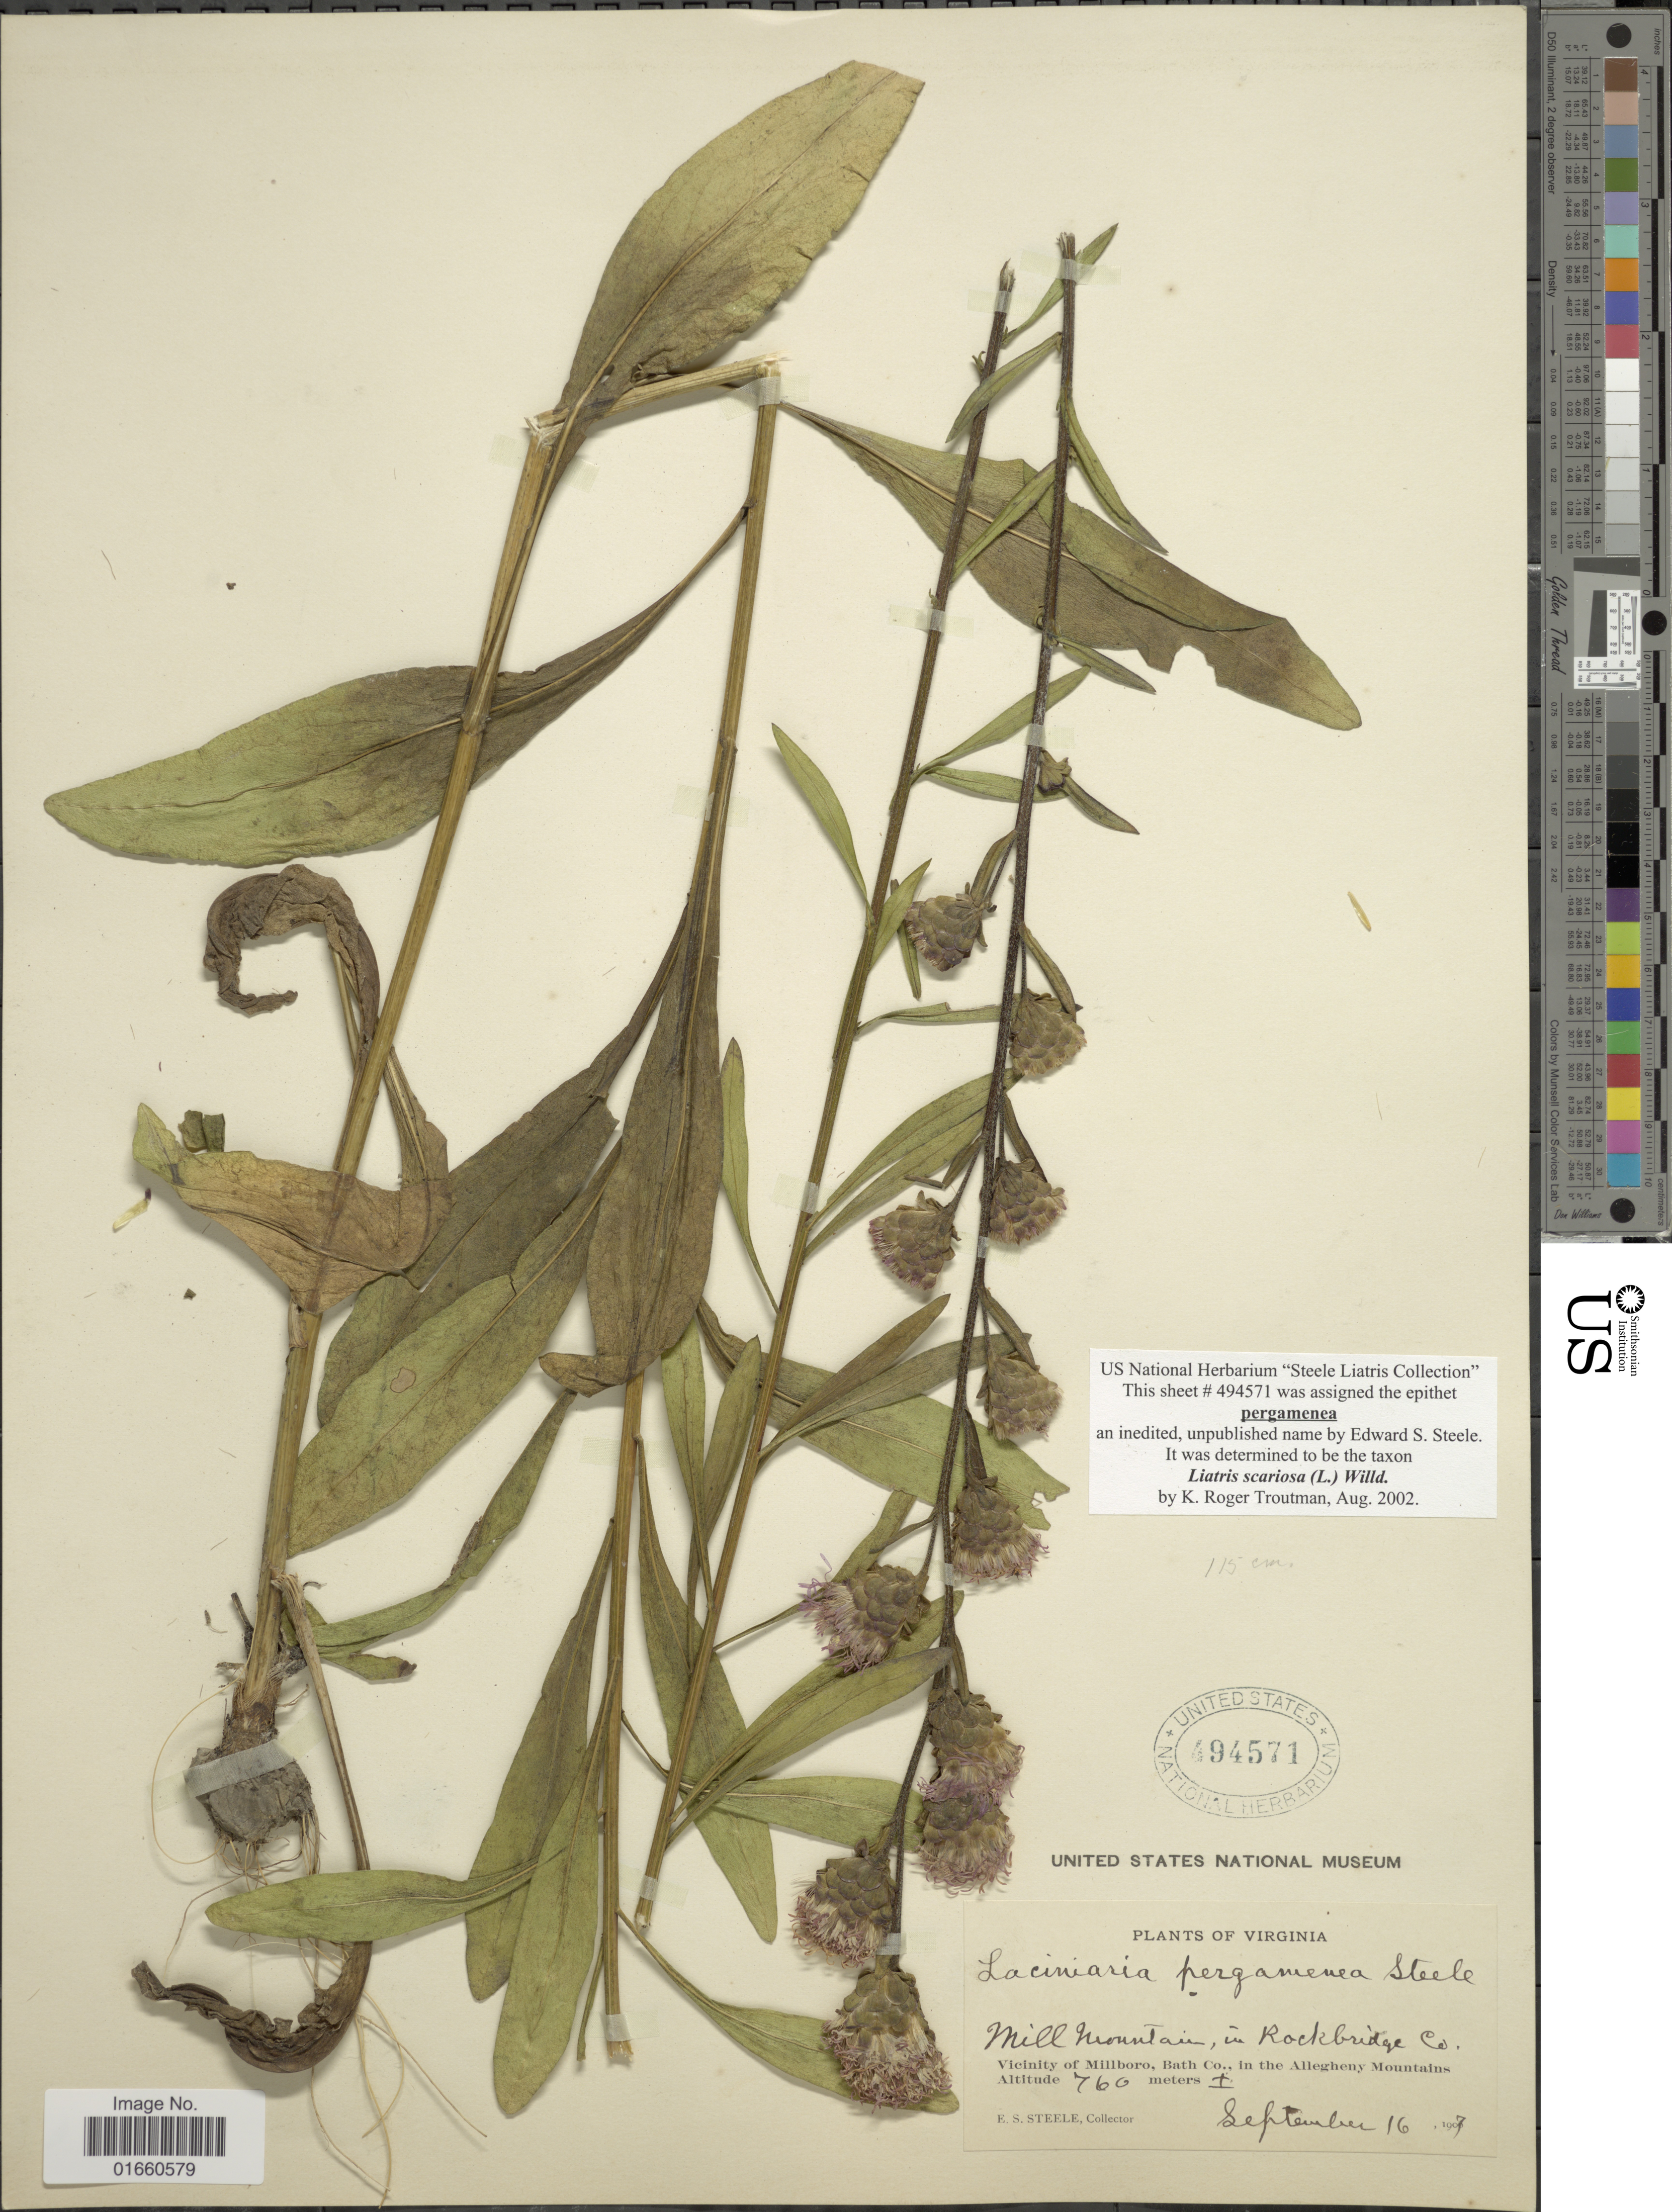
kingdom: Plantae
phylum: Tracheophyta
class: Magnoliopsida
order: Asterales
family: Asteraceae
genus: Liatris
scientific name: Liatris scariosa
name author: (L.) Willd.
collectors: E. Steele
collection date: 1907-09-16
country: United States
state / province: Virginia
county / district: Bath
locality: Mill Mountain in Rockbridge Co, Vicinity of Millboro, Bath Co. in the Allegheny Mountains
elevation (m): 760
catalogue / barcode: US 494571